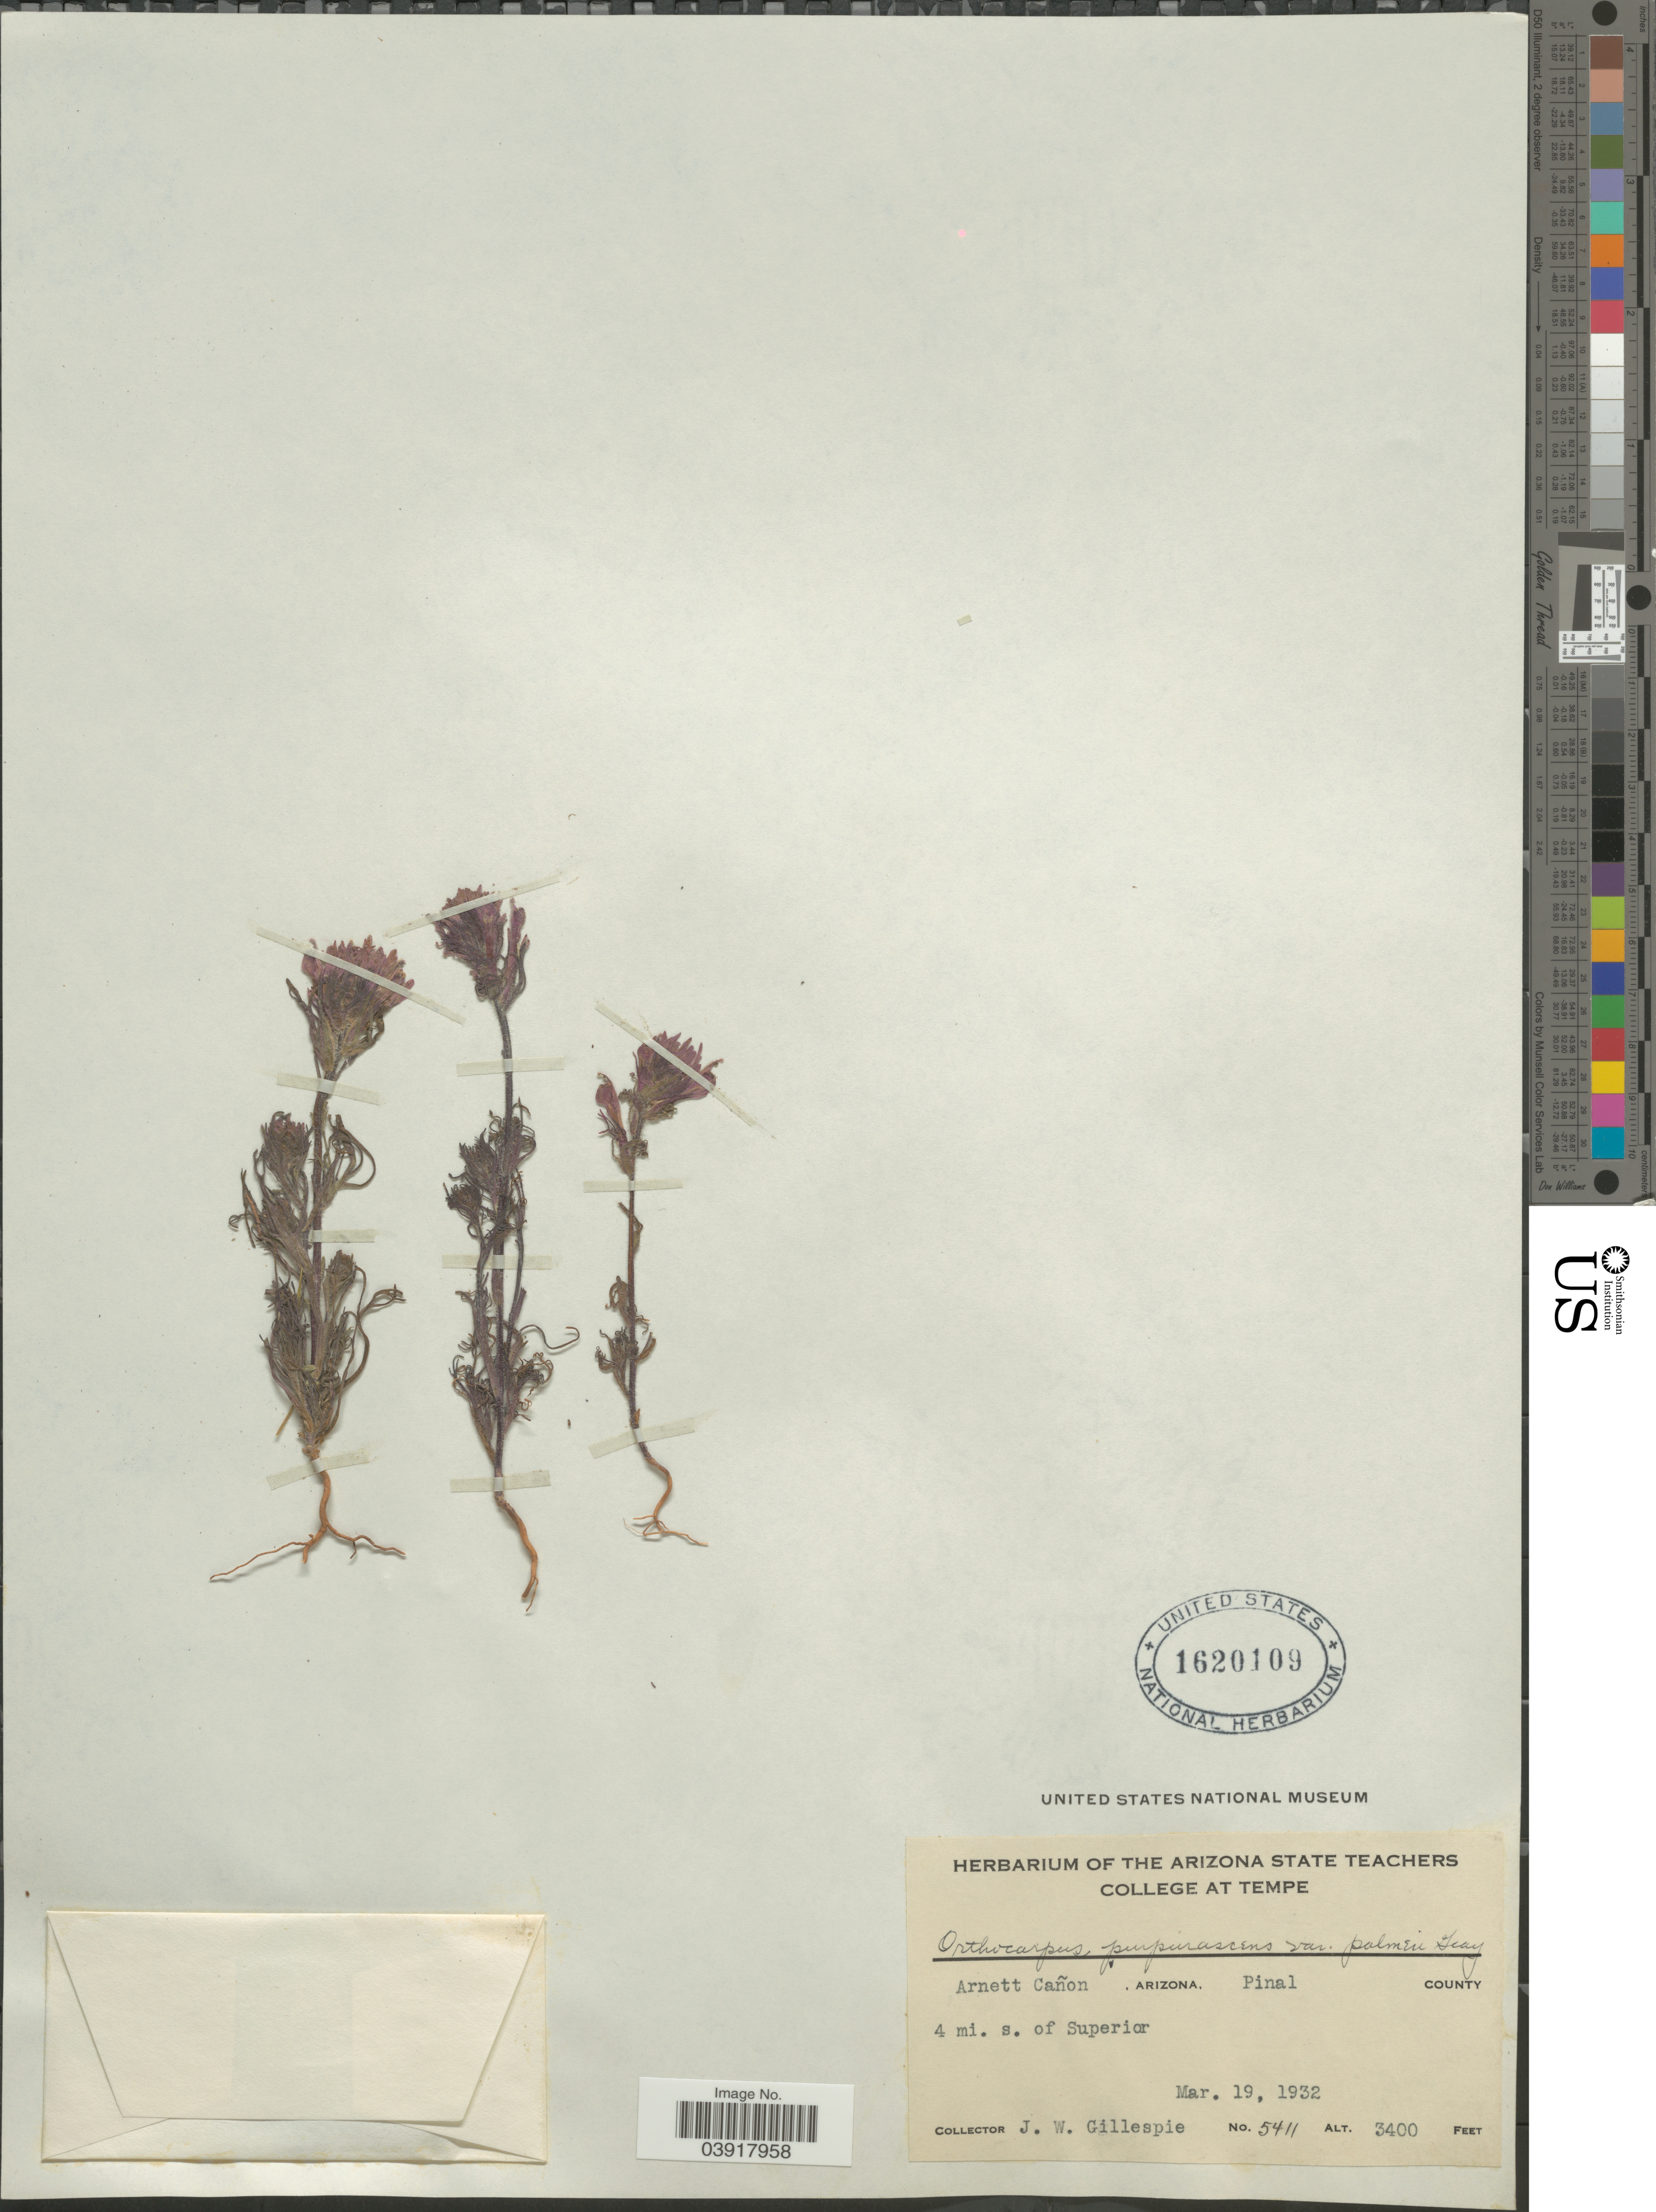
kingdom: Plantae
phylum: Tracheophyta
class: Magnoliopsida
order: Lamiales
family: Orobanchaceae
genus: Orthocarpus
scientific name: Orthocarpus purpurascens var. palmeri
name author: A. Gray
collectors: J. W. Gillespie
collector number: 5411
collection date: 1932-03-19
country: United States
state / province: Arizona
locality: Arnett Cañon, Pinal County. 4 mi. s. of Superior.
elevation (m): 1036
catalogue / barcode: US 1620109